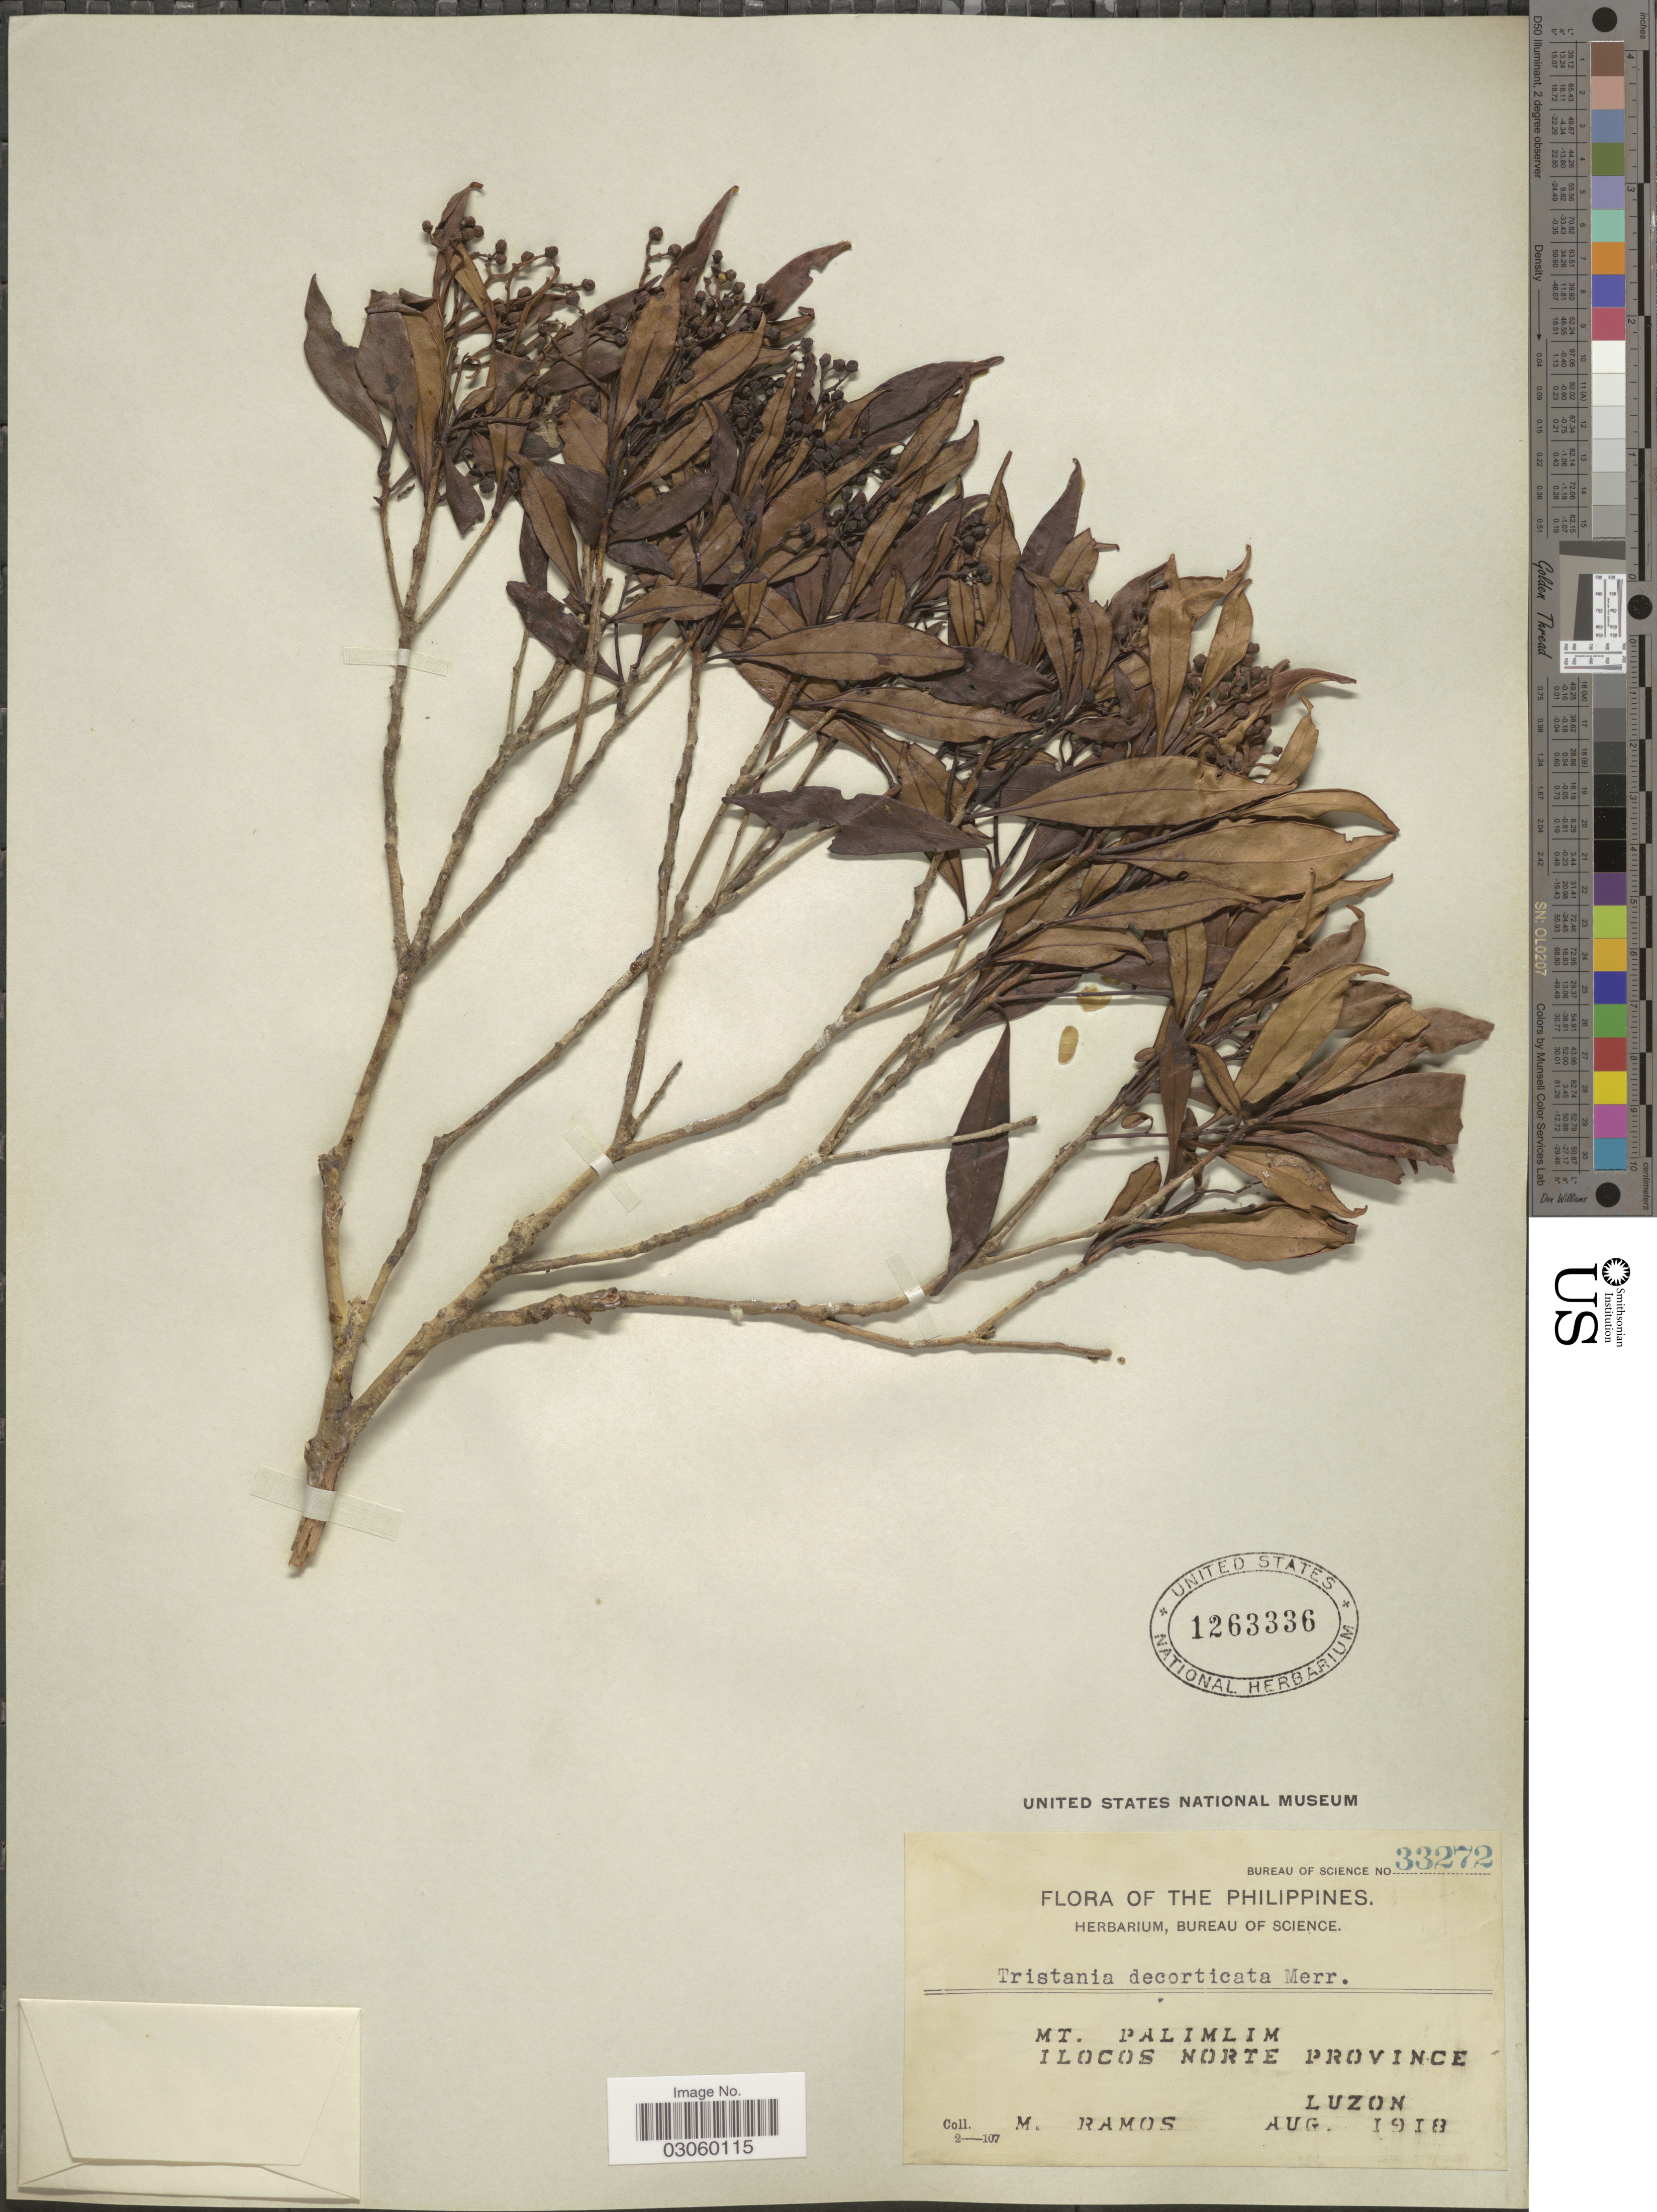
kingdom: Plantae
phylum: Tracheophyta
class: Magnoliopsida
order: Myrtales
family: Myrtaceae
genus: Tristaniopsis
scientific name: Tristaniopsis decorticata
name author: (Merr.) P.G. Wilson & J. T. Waterh.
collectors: M. Ramos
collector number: Bureau of Science 33272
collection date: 1918-08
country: Philippines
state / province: Ilocos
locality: Mt. Palimlim, Ilocos Norte Province.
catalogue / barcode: US 1263336